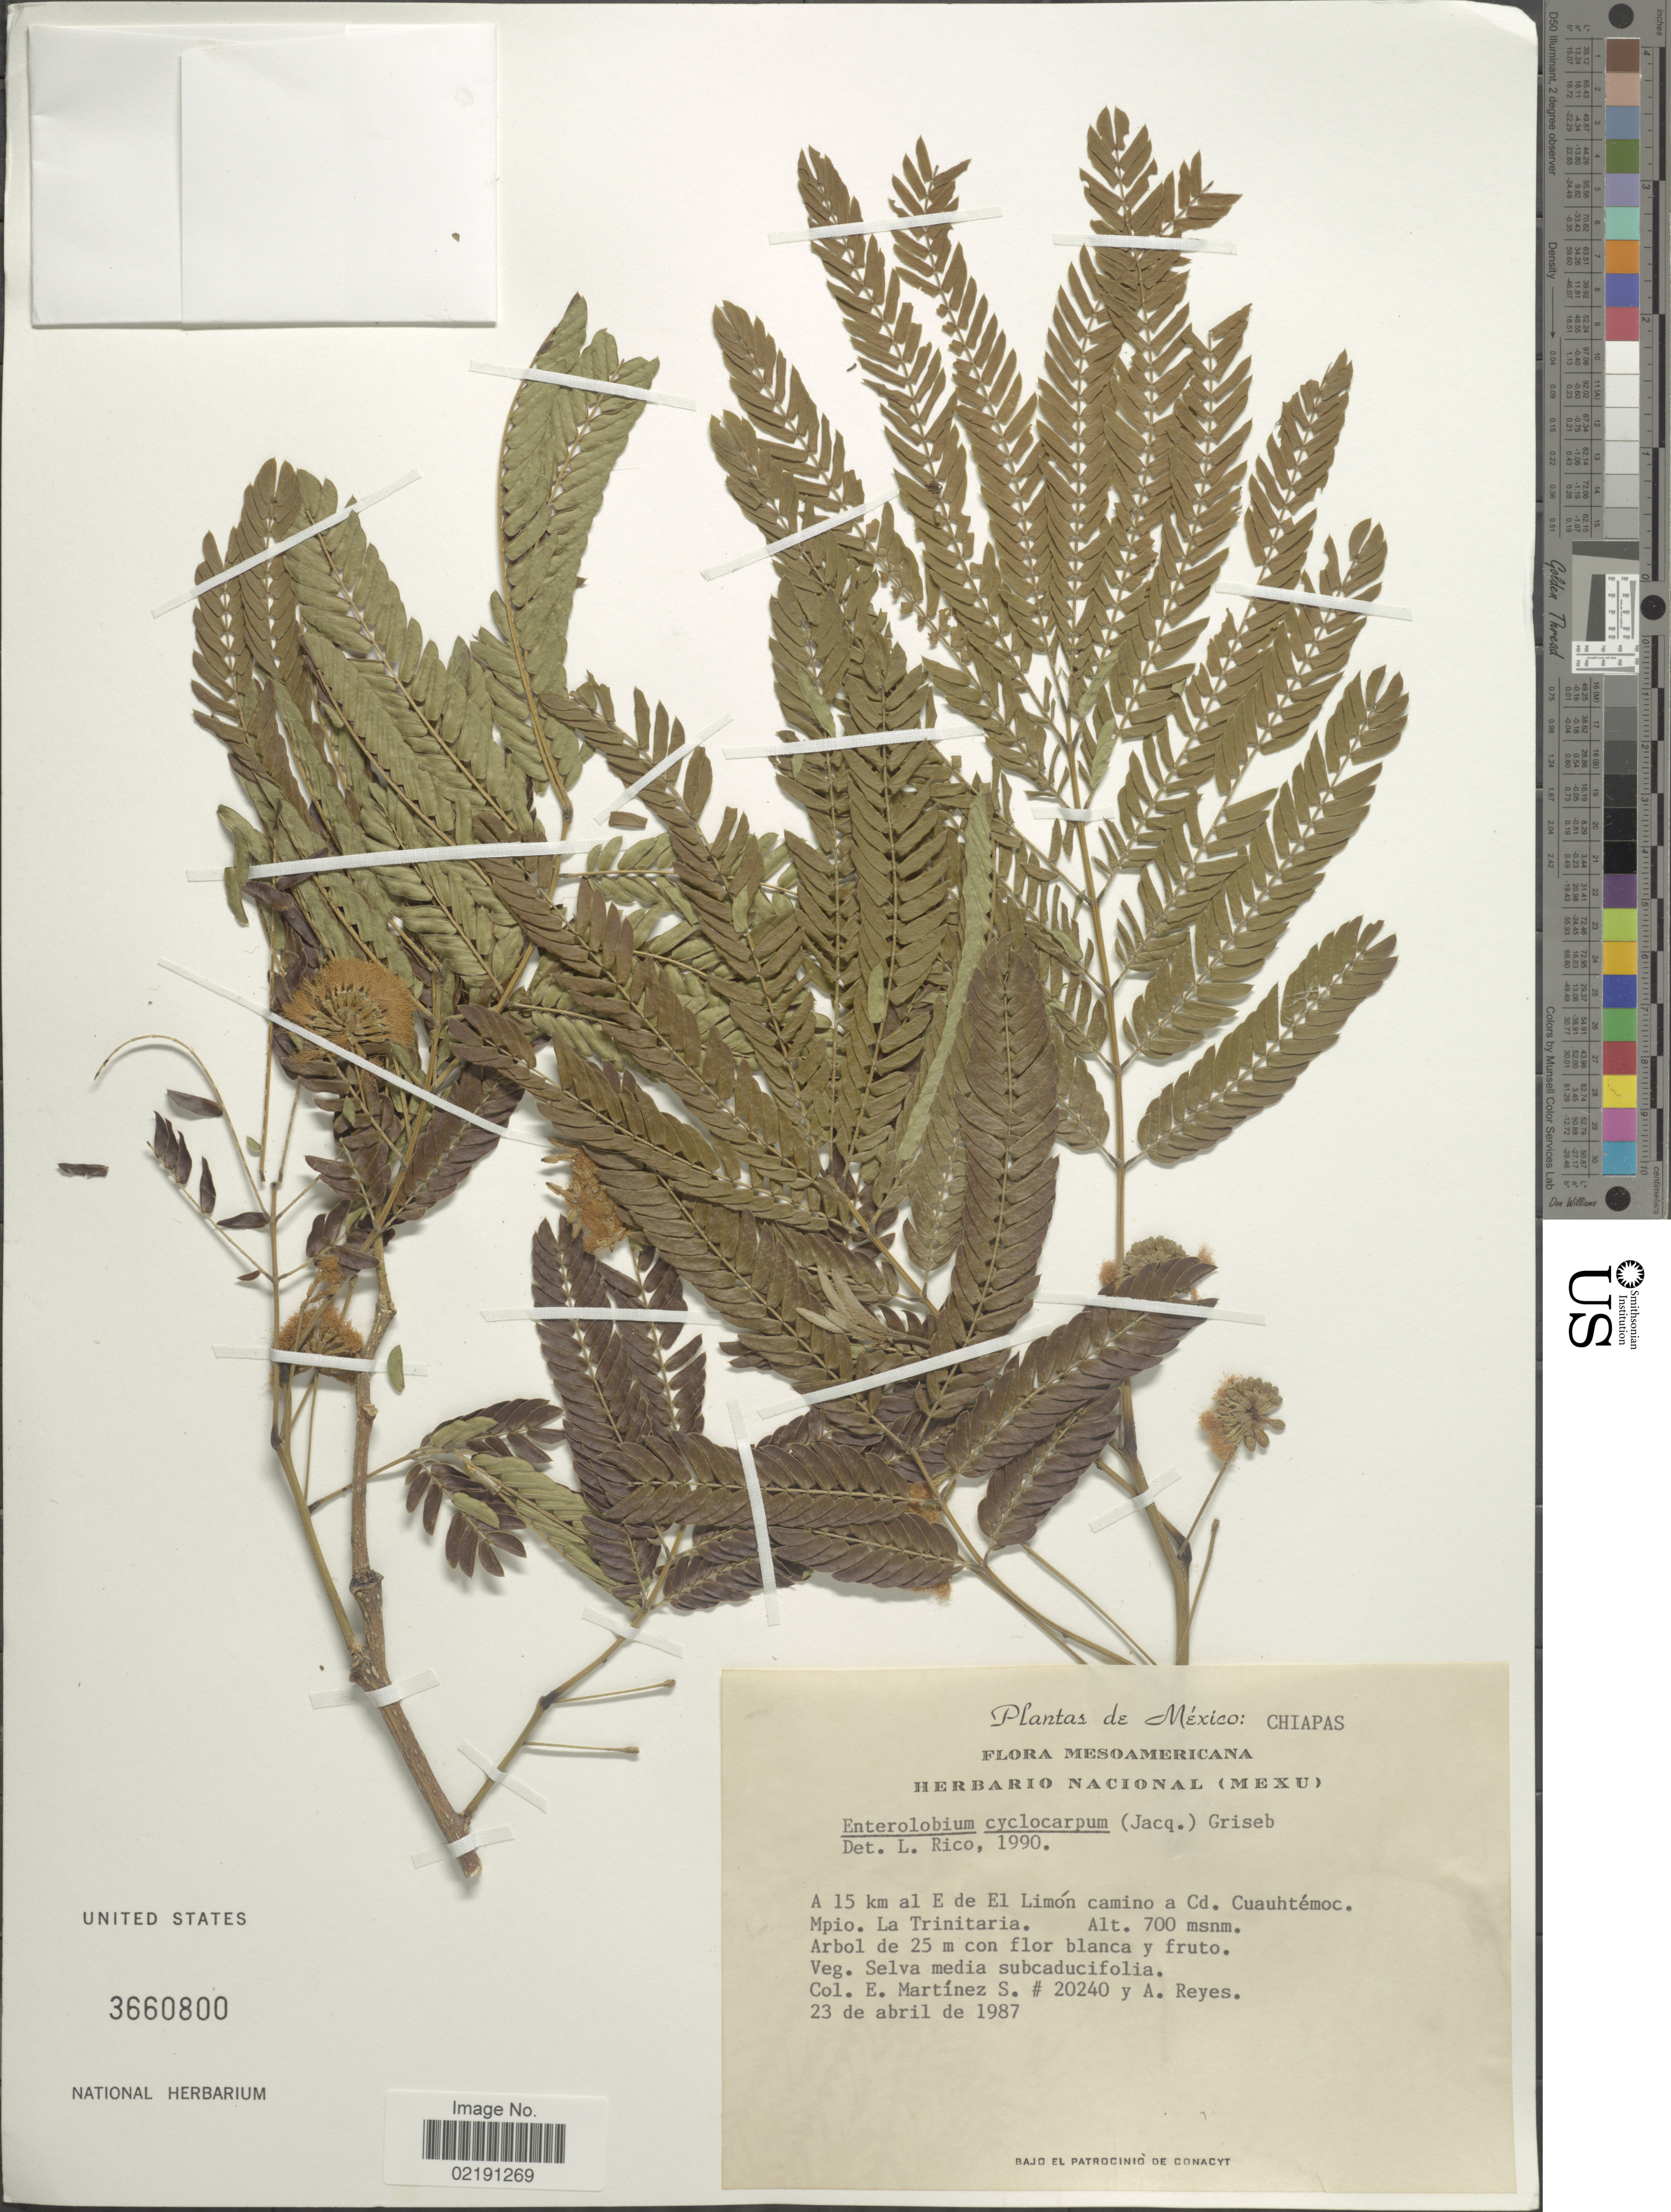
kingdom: Plantae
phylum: Tracheophyta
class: Magnoliopsida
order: Fabales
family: Fabaceae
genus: Enterolobium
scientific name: Enterolobium cyclocarpum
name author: (Jacq.) Griseb.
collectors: E. Martínez & A. Reyes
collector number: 20240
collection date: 1987-04-23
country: Mexico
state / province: Chiapas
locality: A 15 km al E de El Limón camino a Cd. Cuauhtémoc. Mpio. La Trinitaria.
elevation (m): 700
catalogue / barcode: US 3660800